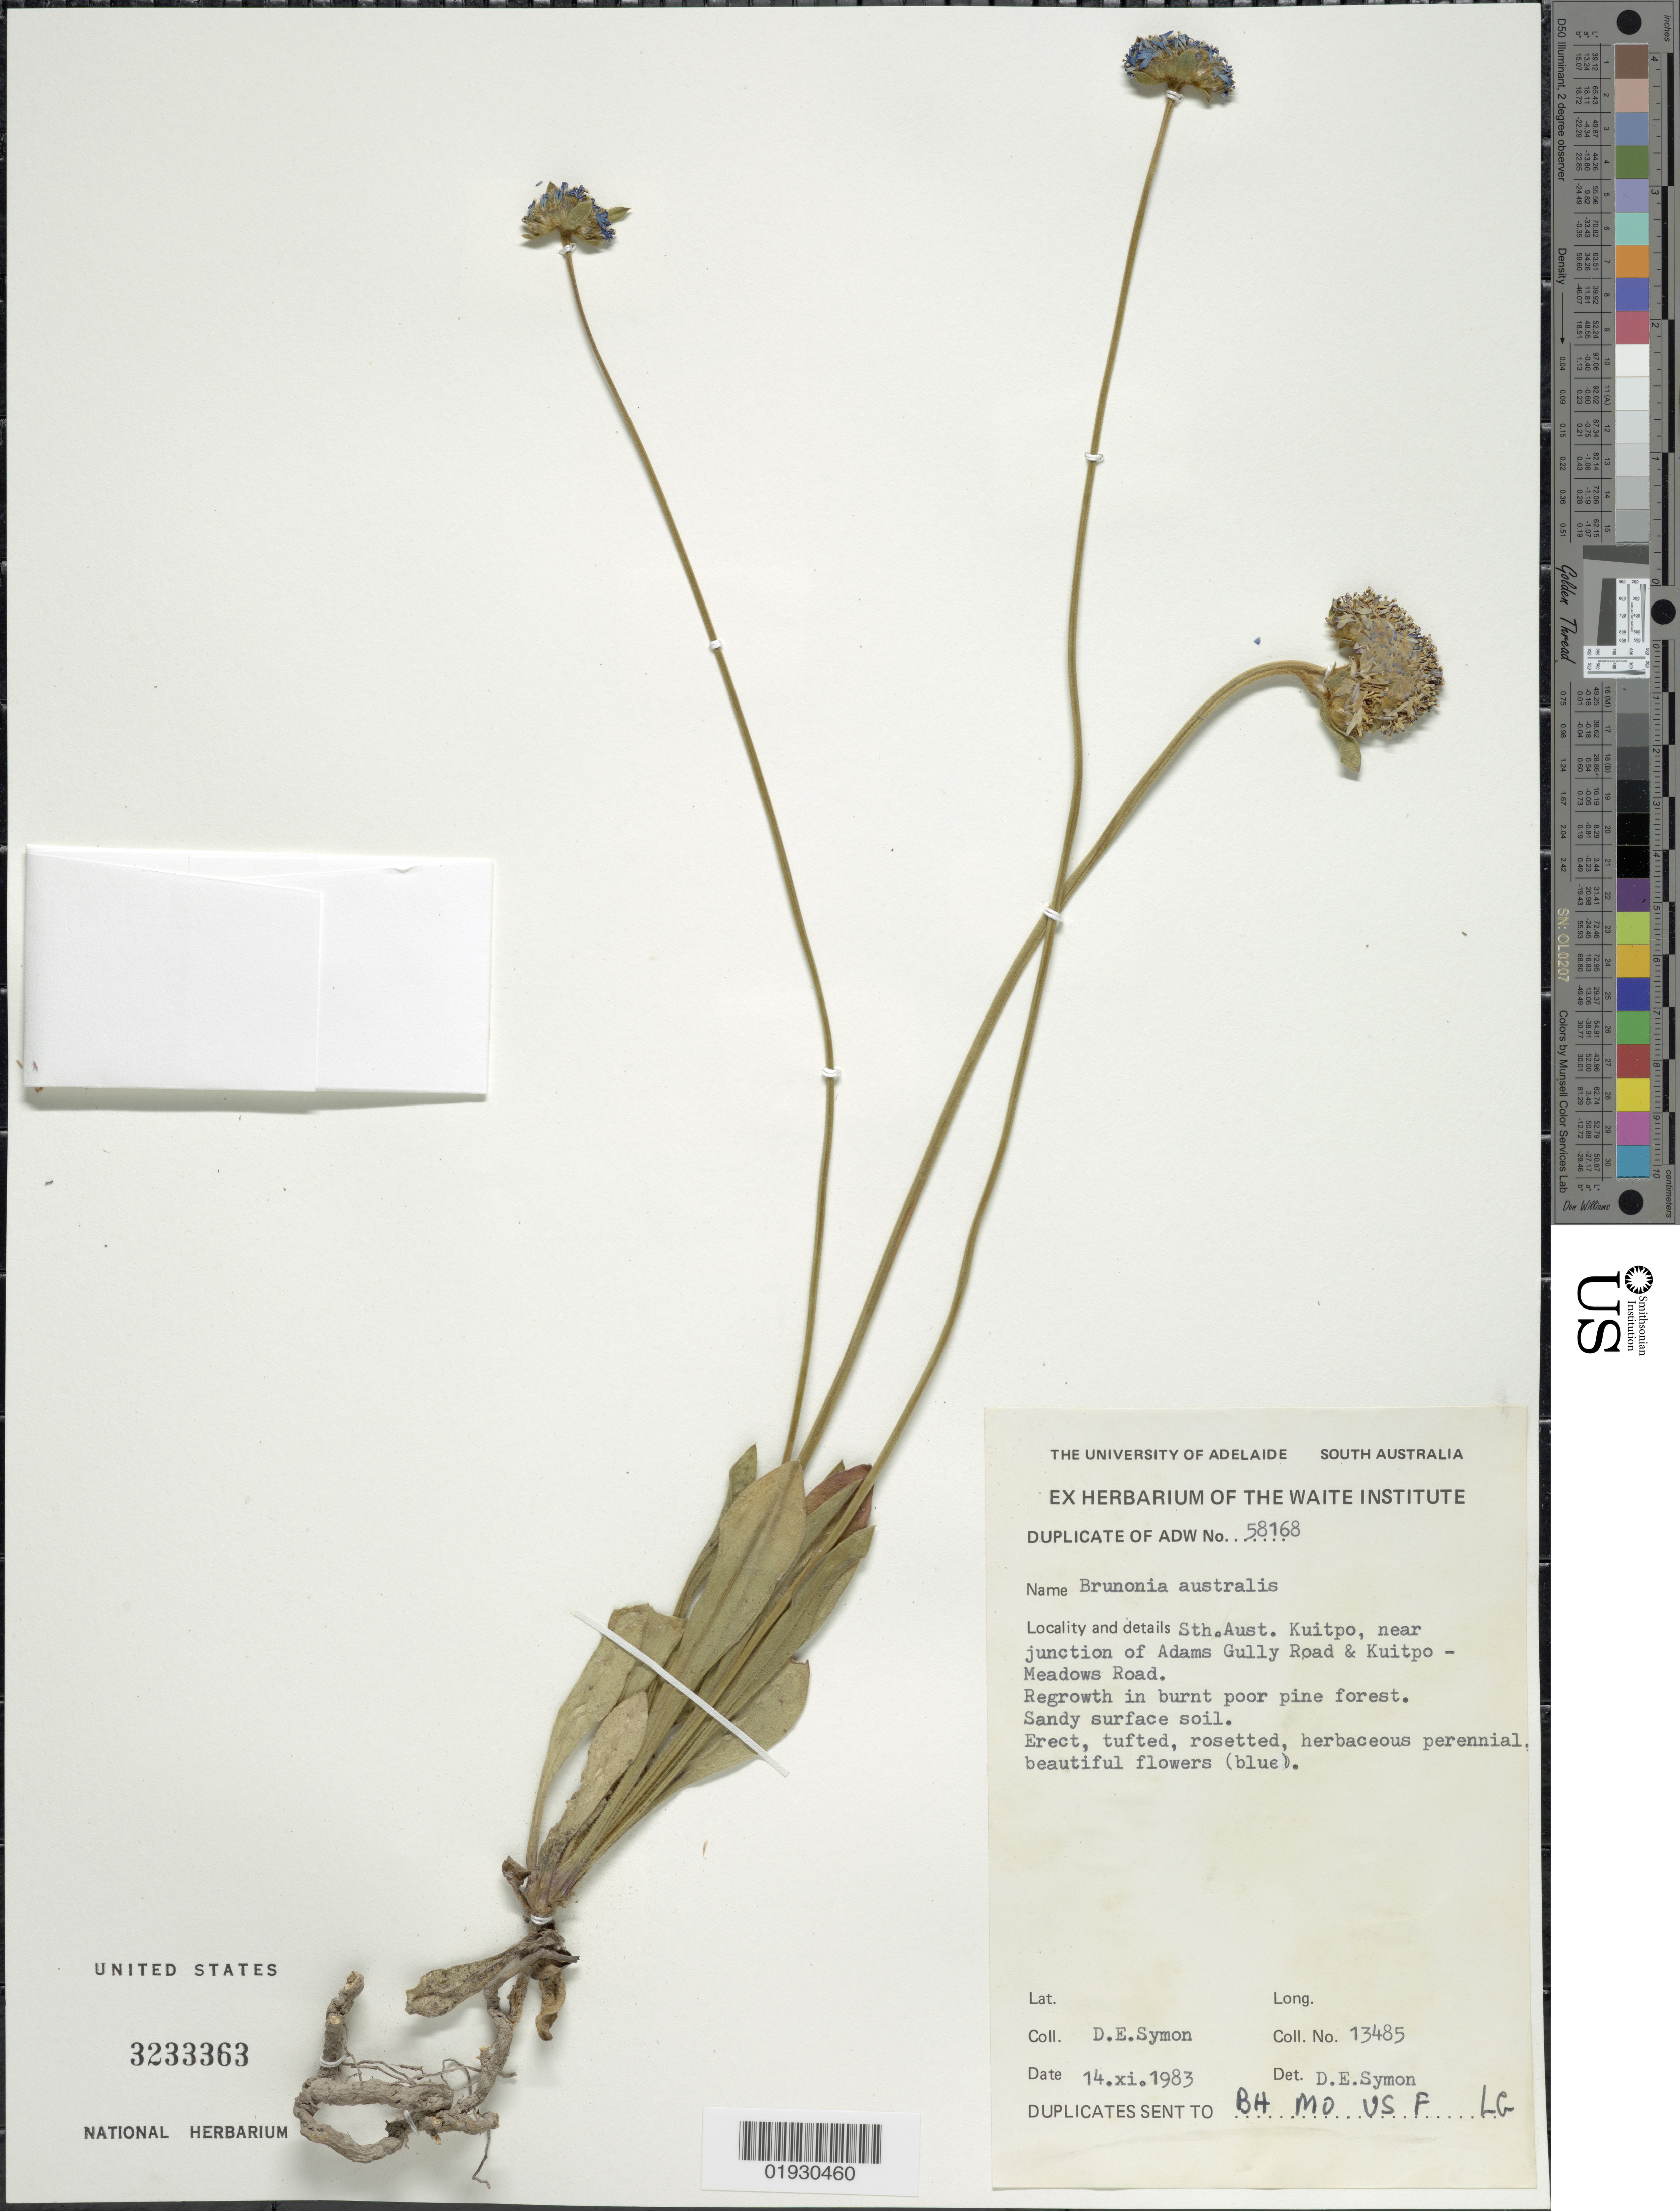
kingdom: Plantae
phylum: Tracheophyta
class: Magnoliopsida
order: Asterales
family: Goodeniaceae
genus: Brunonia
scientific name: Brunonia australis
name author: Sm. ex R. Br.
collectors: D. Symon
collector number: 13485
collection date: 1983-11-14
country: Australia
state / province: South Australia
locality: Sth. Aust. Kuitpo, near junction of Adams Gully Road & Kuitpo-Meadows Road.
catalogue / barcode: US 3233363